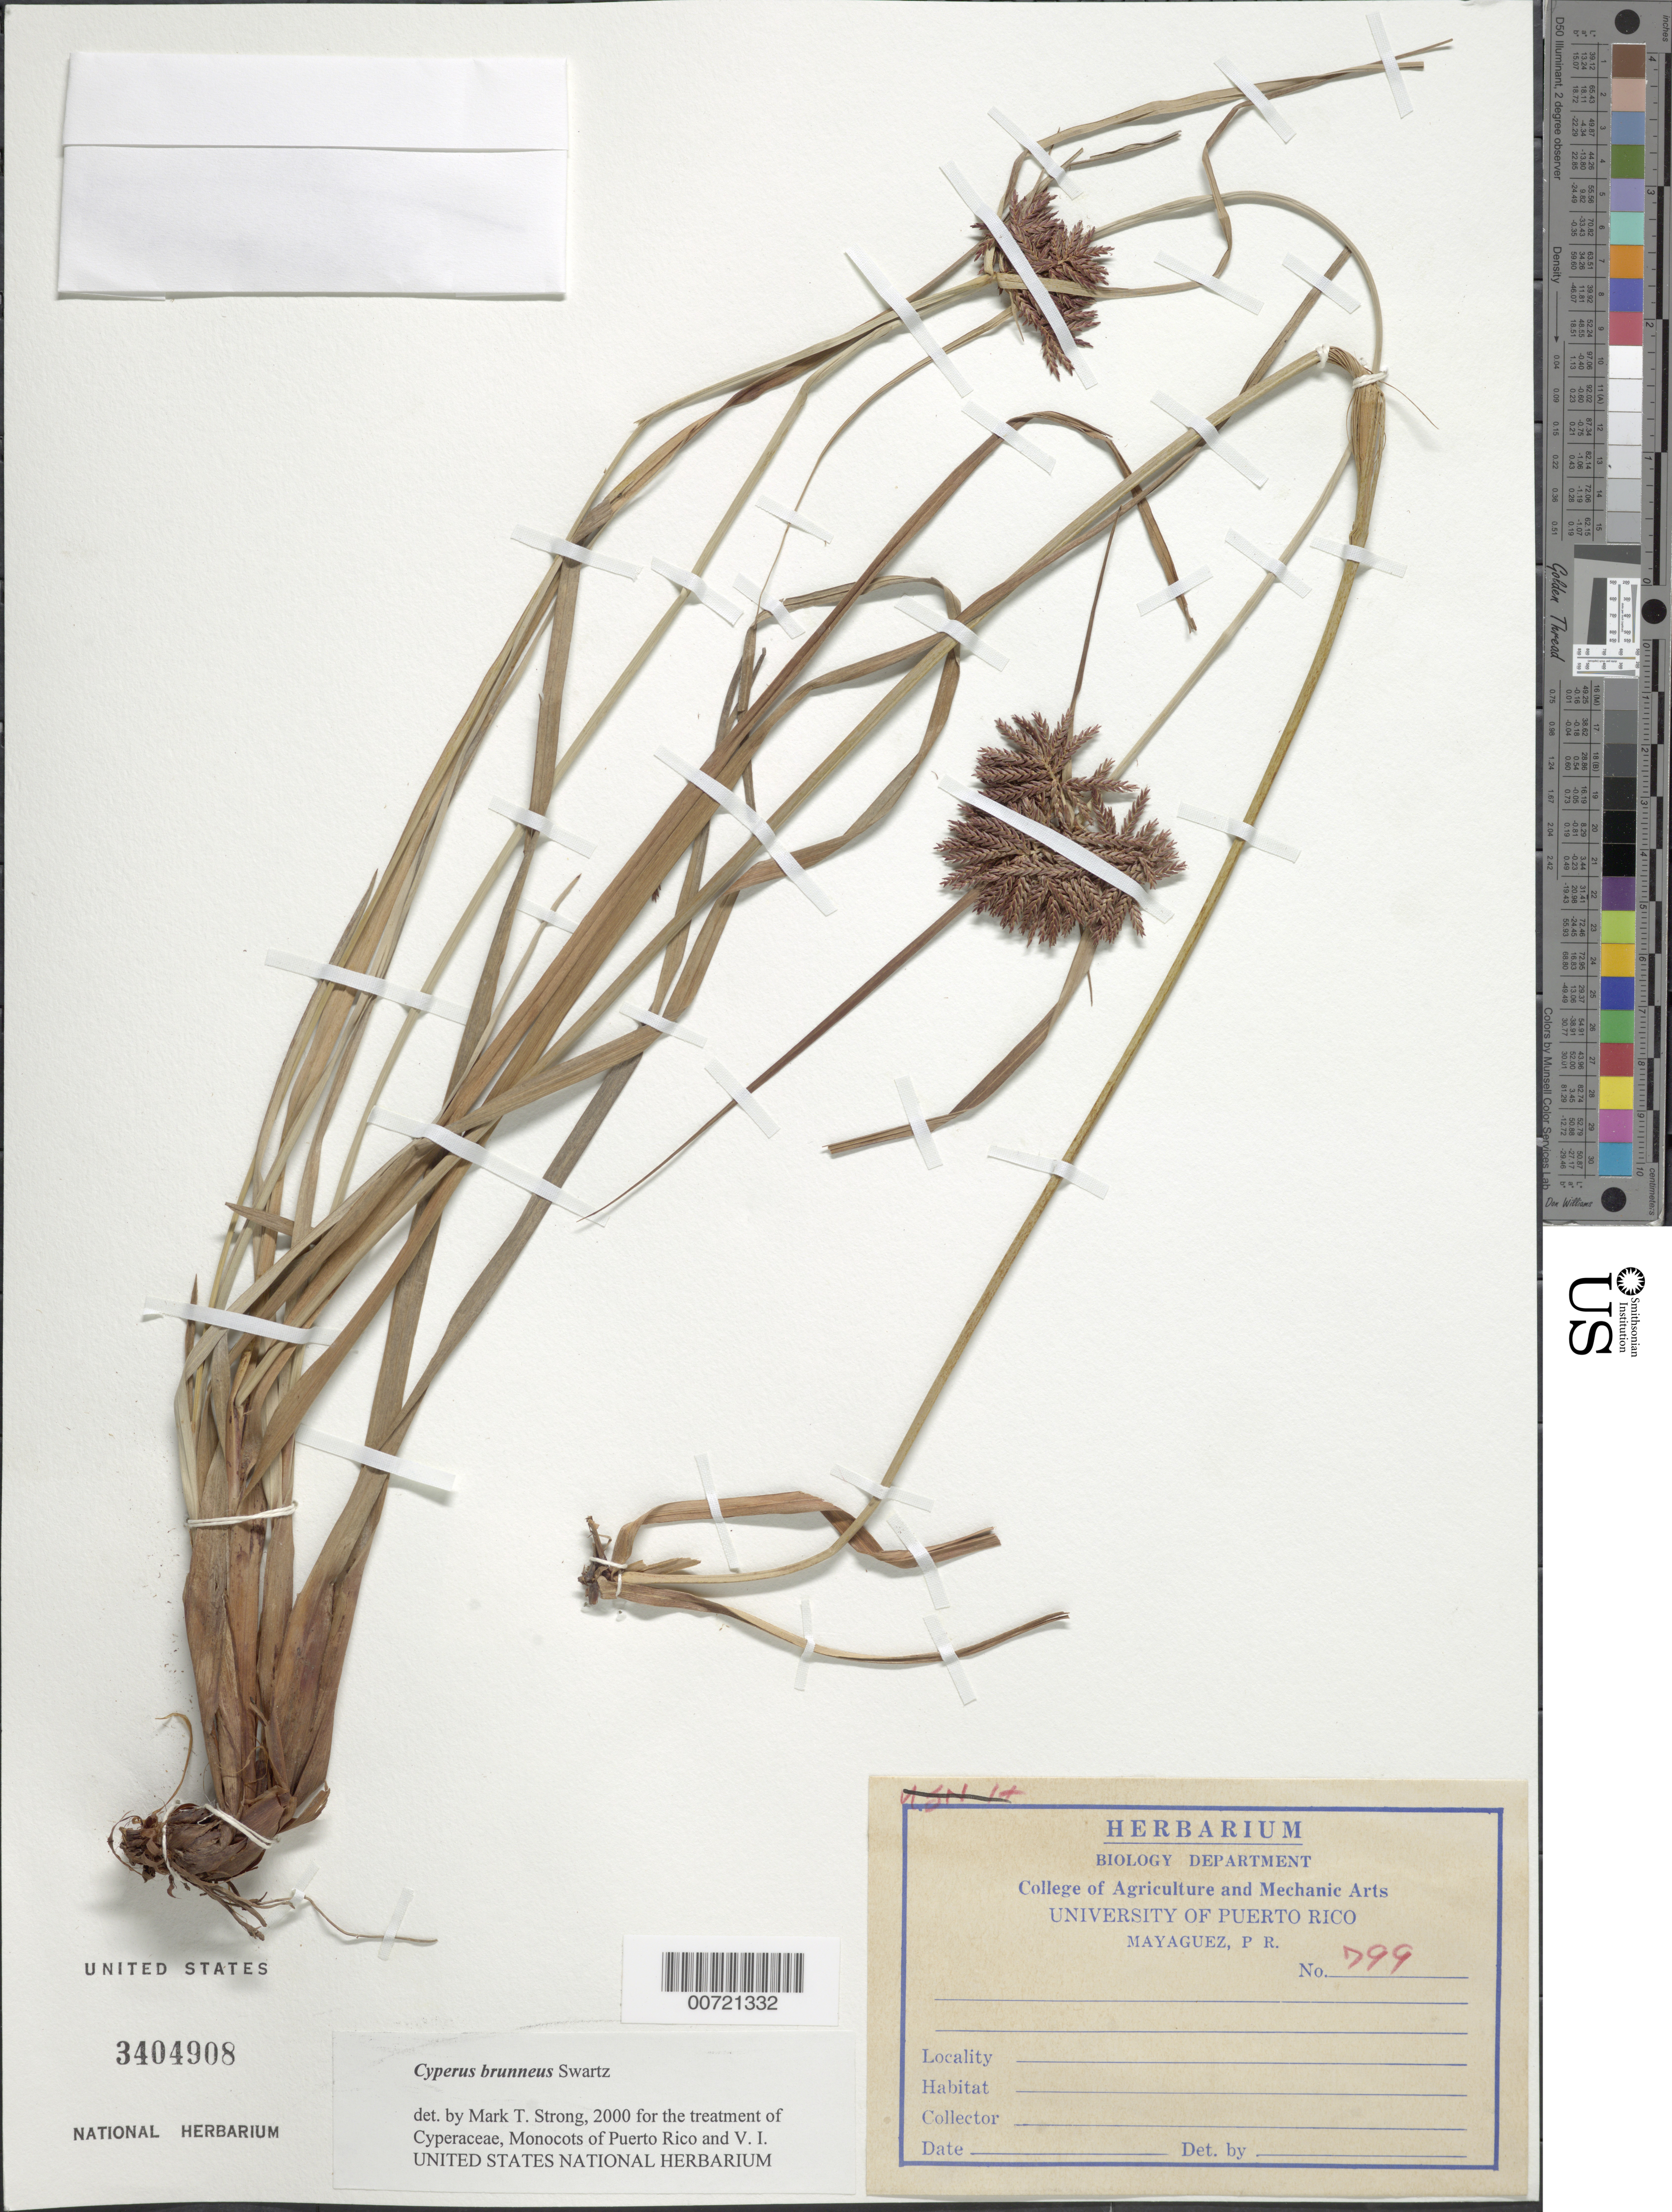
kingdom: Plantae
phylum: Tracheophyta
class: Liliopsida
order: Poales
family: Cyperaceae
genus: Cyperus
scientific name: Cyperus brunneus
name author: Sw.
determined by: Strong, M. T., (US), Smithsonian Institution - National Museum of Natural History (UNITED STATES)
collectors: A. González Más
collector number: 799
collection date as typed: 01 Oct 1960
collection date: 1960-10-01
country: Puerto Rico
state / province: Ponce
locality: Ponce: Rt. 2, km 16.6, Los Cuchares.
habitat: Marsh, white sand area.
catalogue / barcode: US 3404908